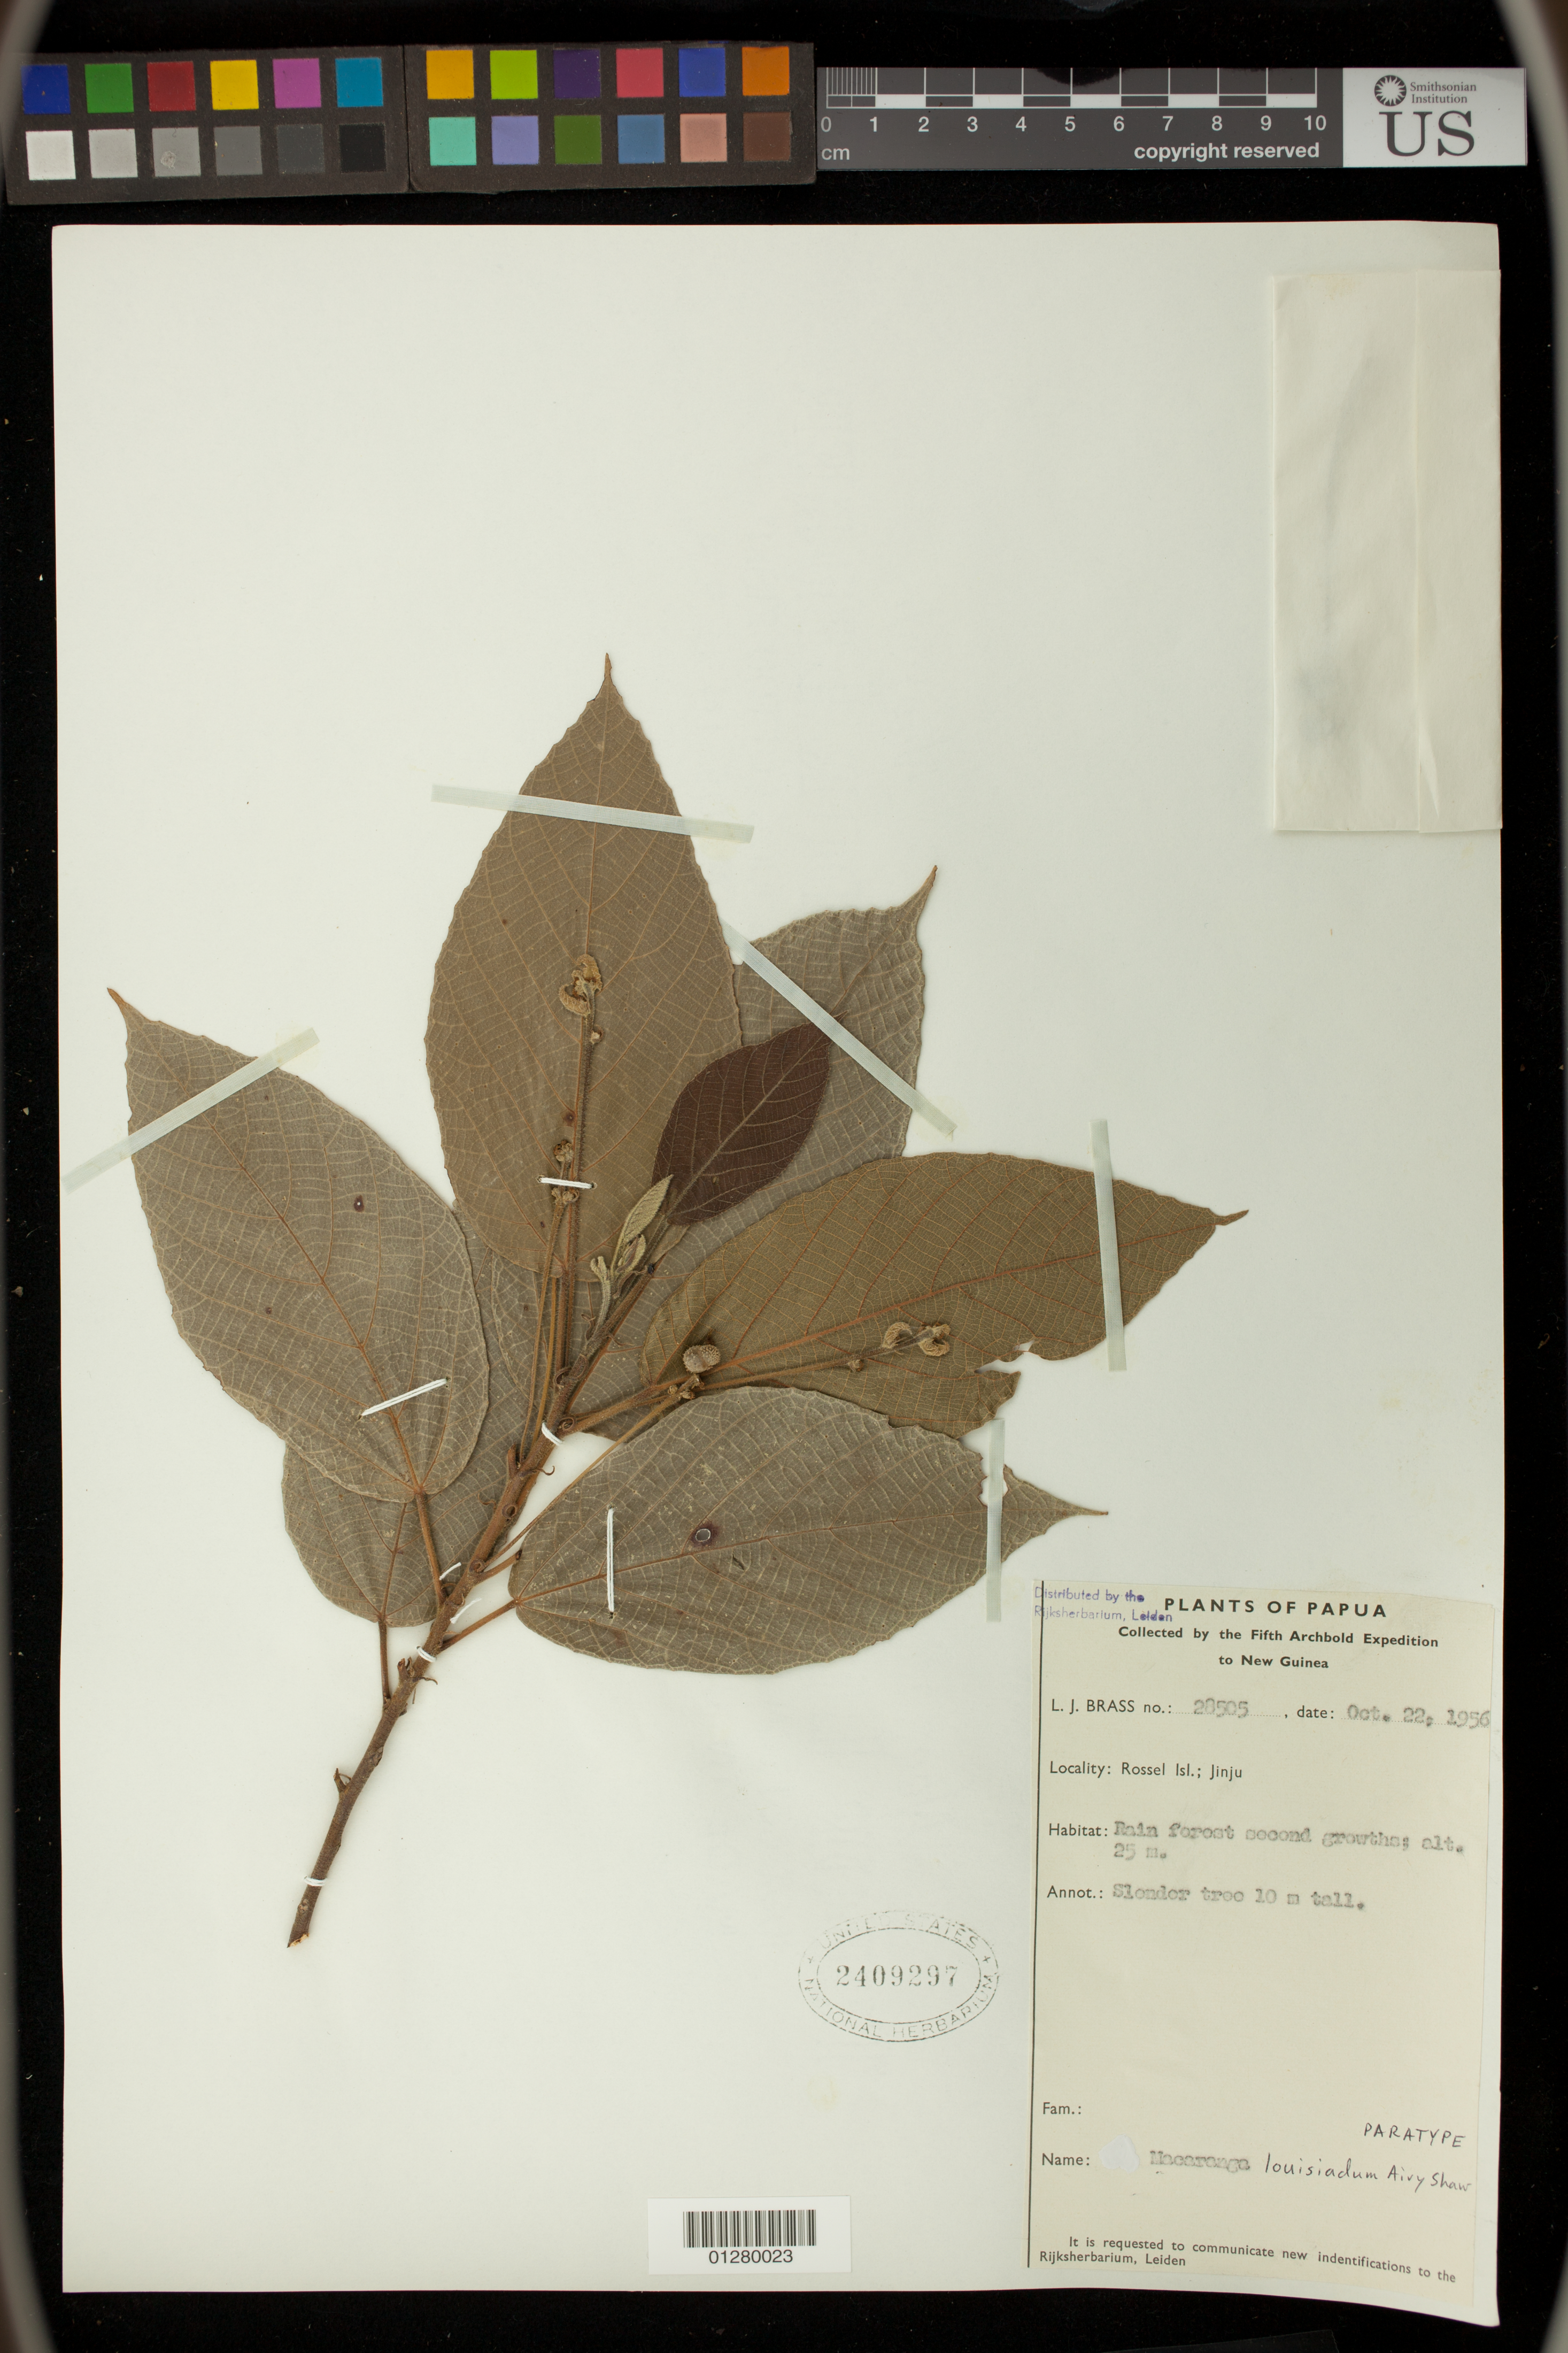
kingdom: Plantae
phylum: Tracheophyta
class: Magnoliopsida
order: Malpighiales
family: Euphorbiaceae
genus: Macaranga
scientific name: Macaranga louisiadum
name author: Airy Shaw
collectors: L. J. Brass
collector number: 28505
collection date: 1956-10-22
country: Papua New Guinea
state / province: Milne Bay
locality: Rossel Isl.; Jinju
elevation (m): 25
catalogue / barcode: US 2409297